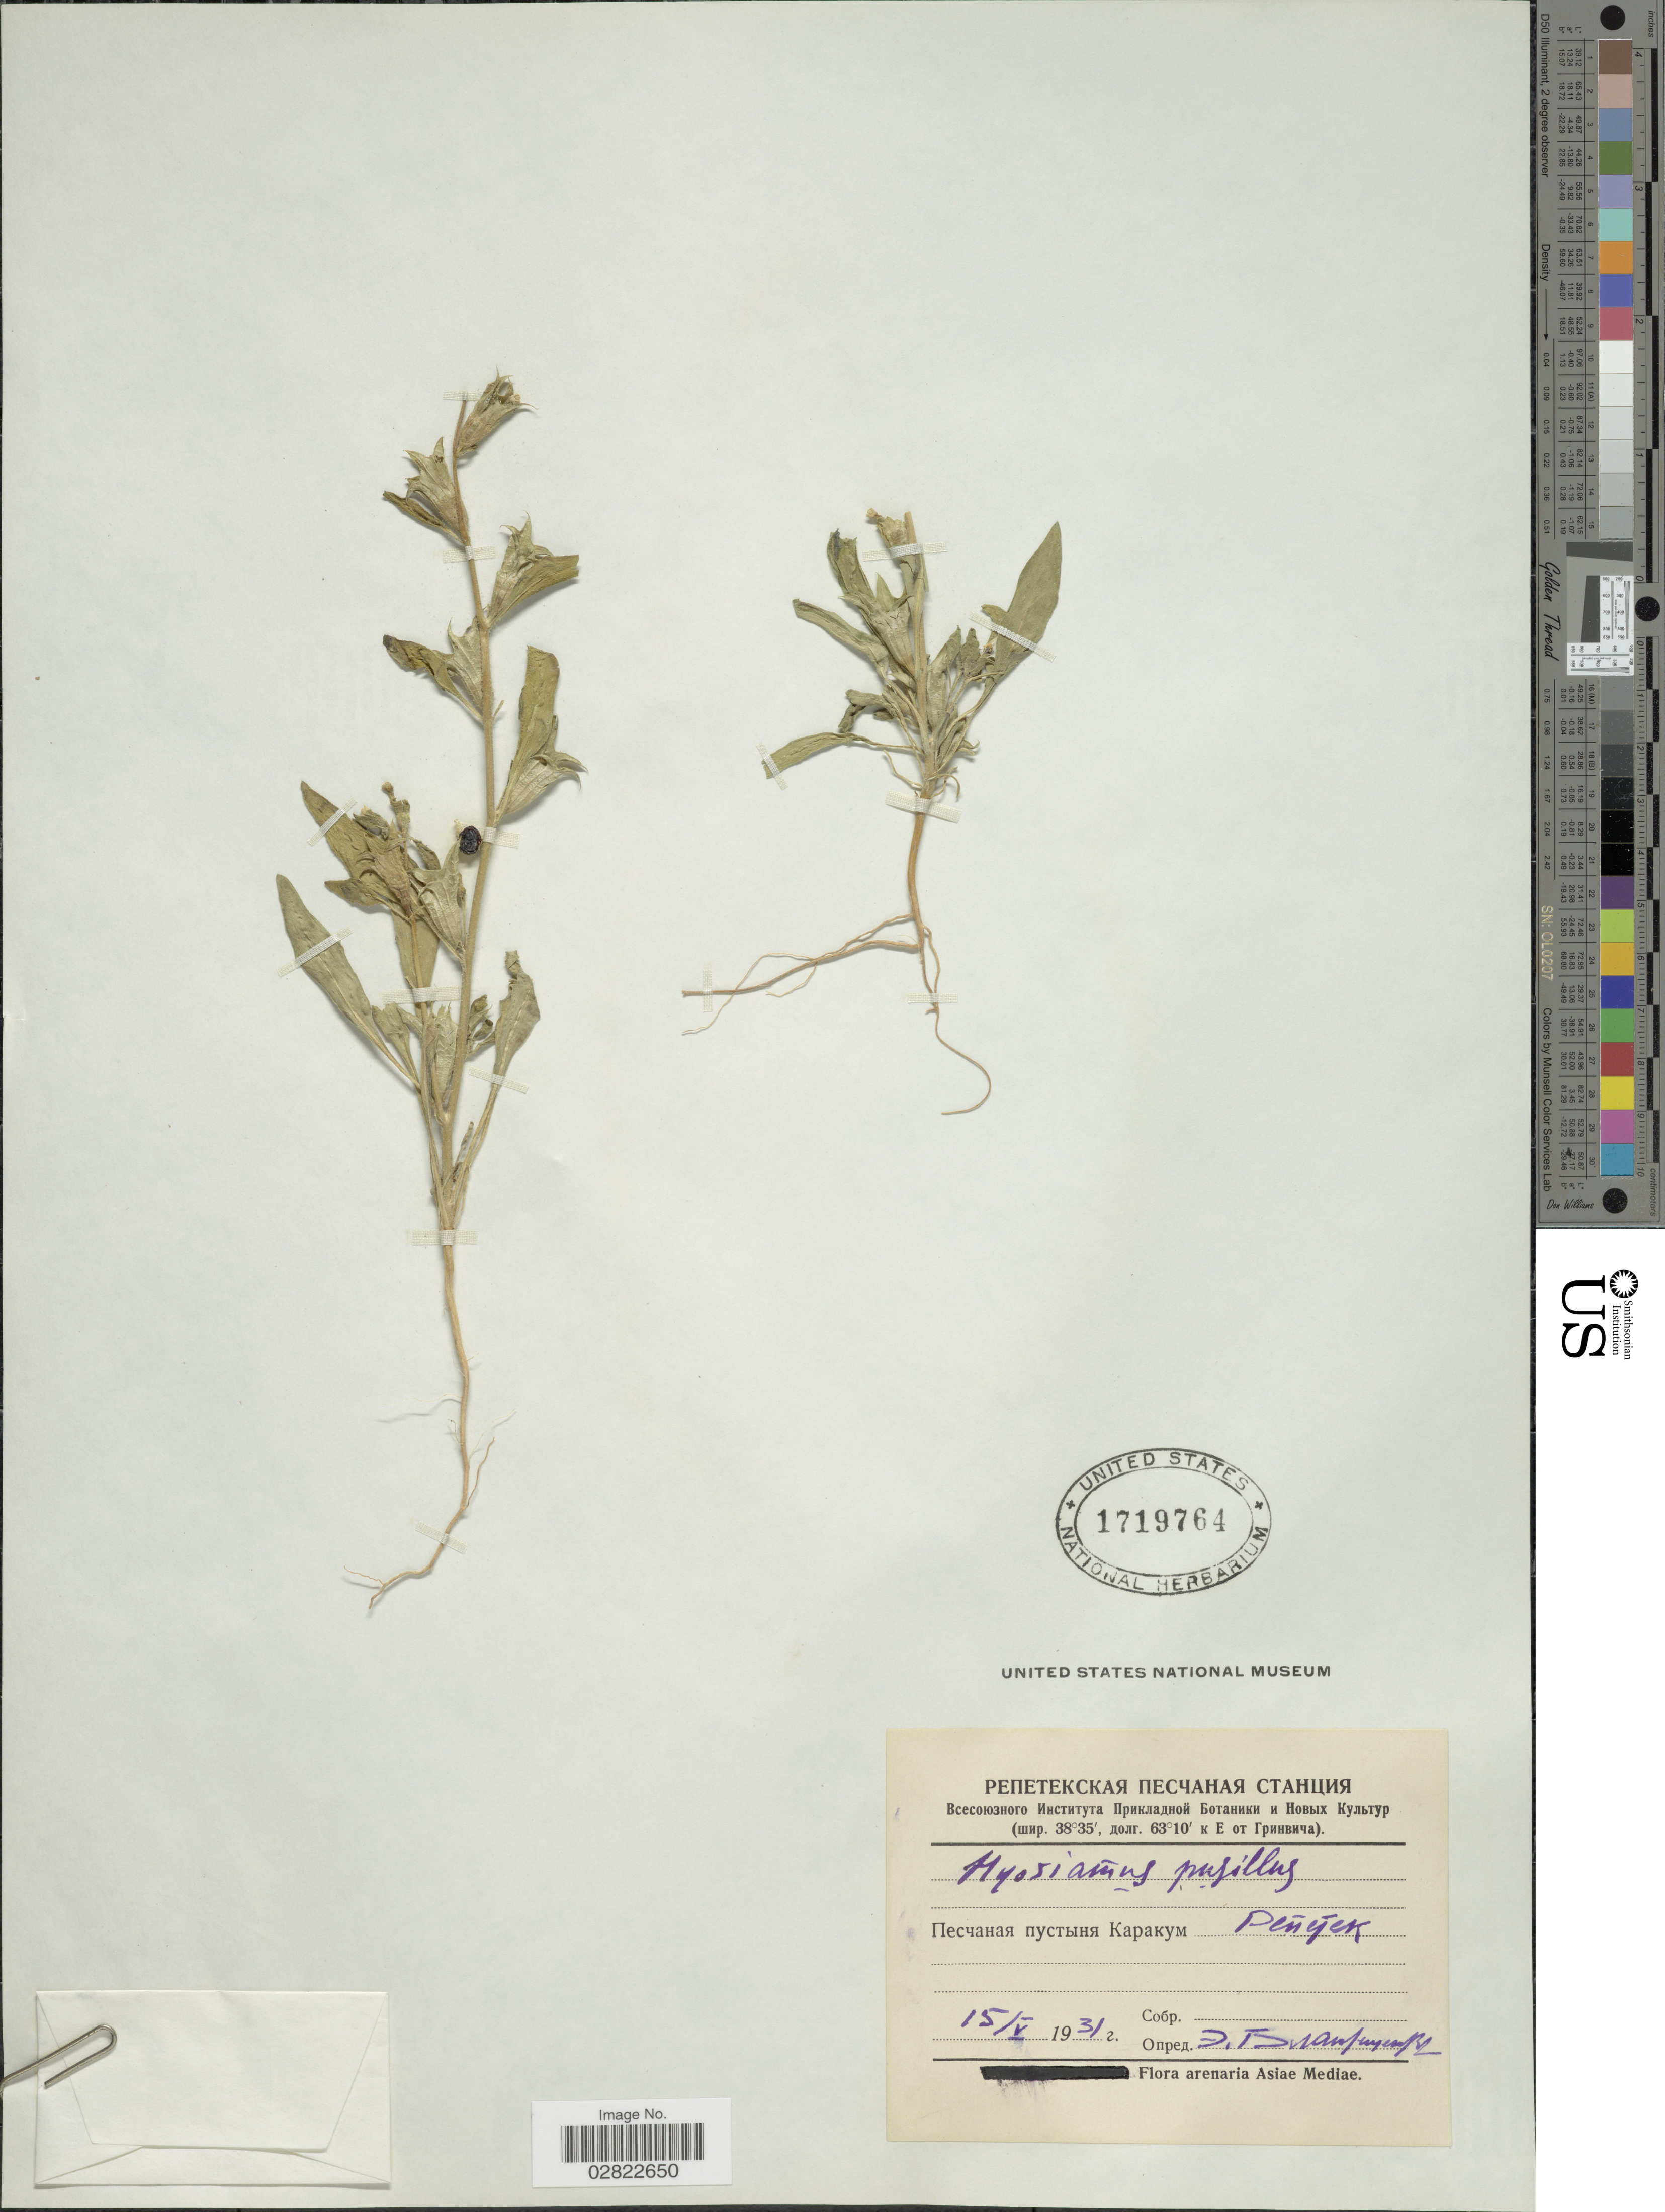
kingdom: Plantae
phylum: Tracheophyta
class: Magnoliopsida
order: Solanales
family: Solanaceae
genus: Hyoscyamus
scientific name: Hyoscyamus pusillus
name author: L.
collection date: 1931-05-15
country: Turkmenistan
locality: Karakum Desert, Repetek Station.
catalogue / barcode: US 1719764